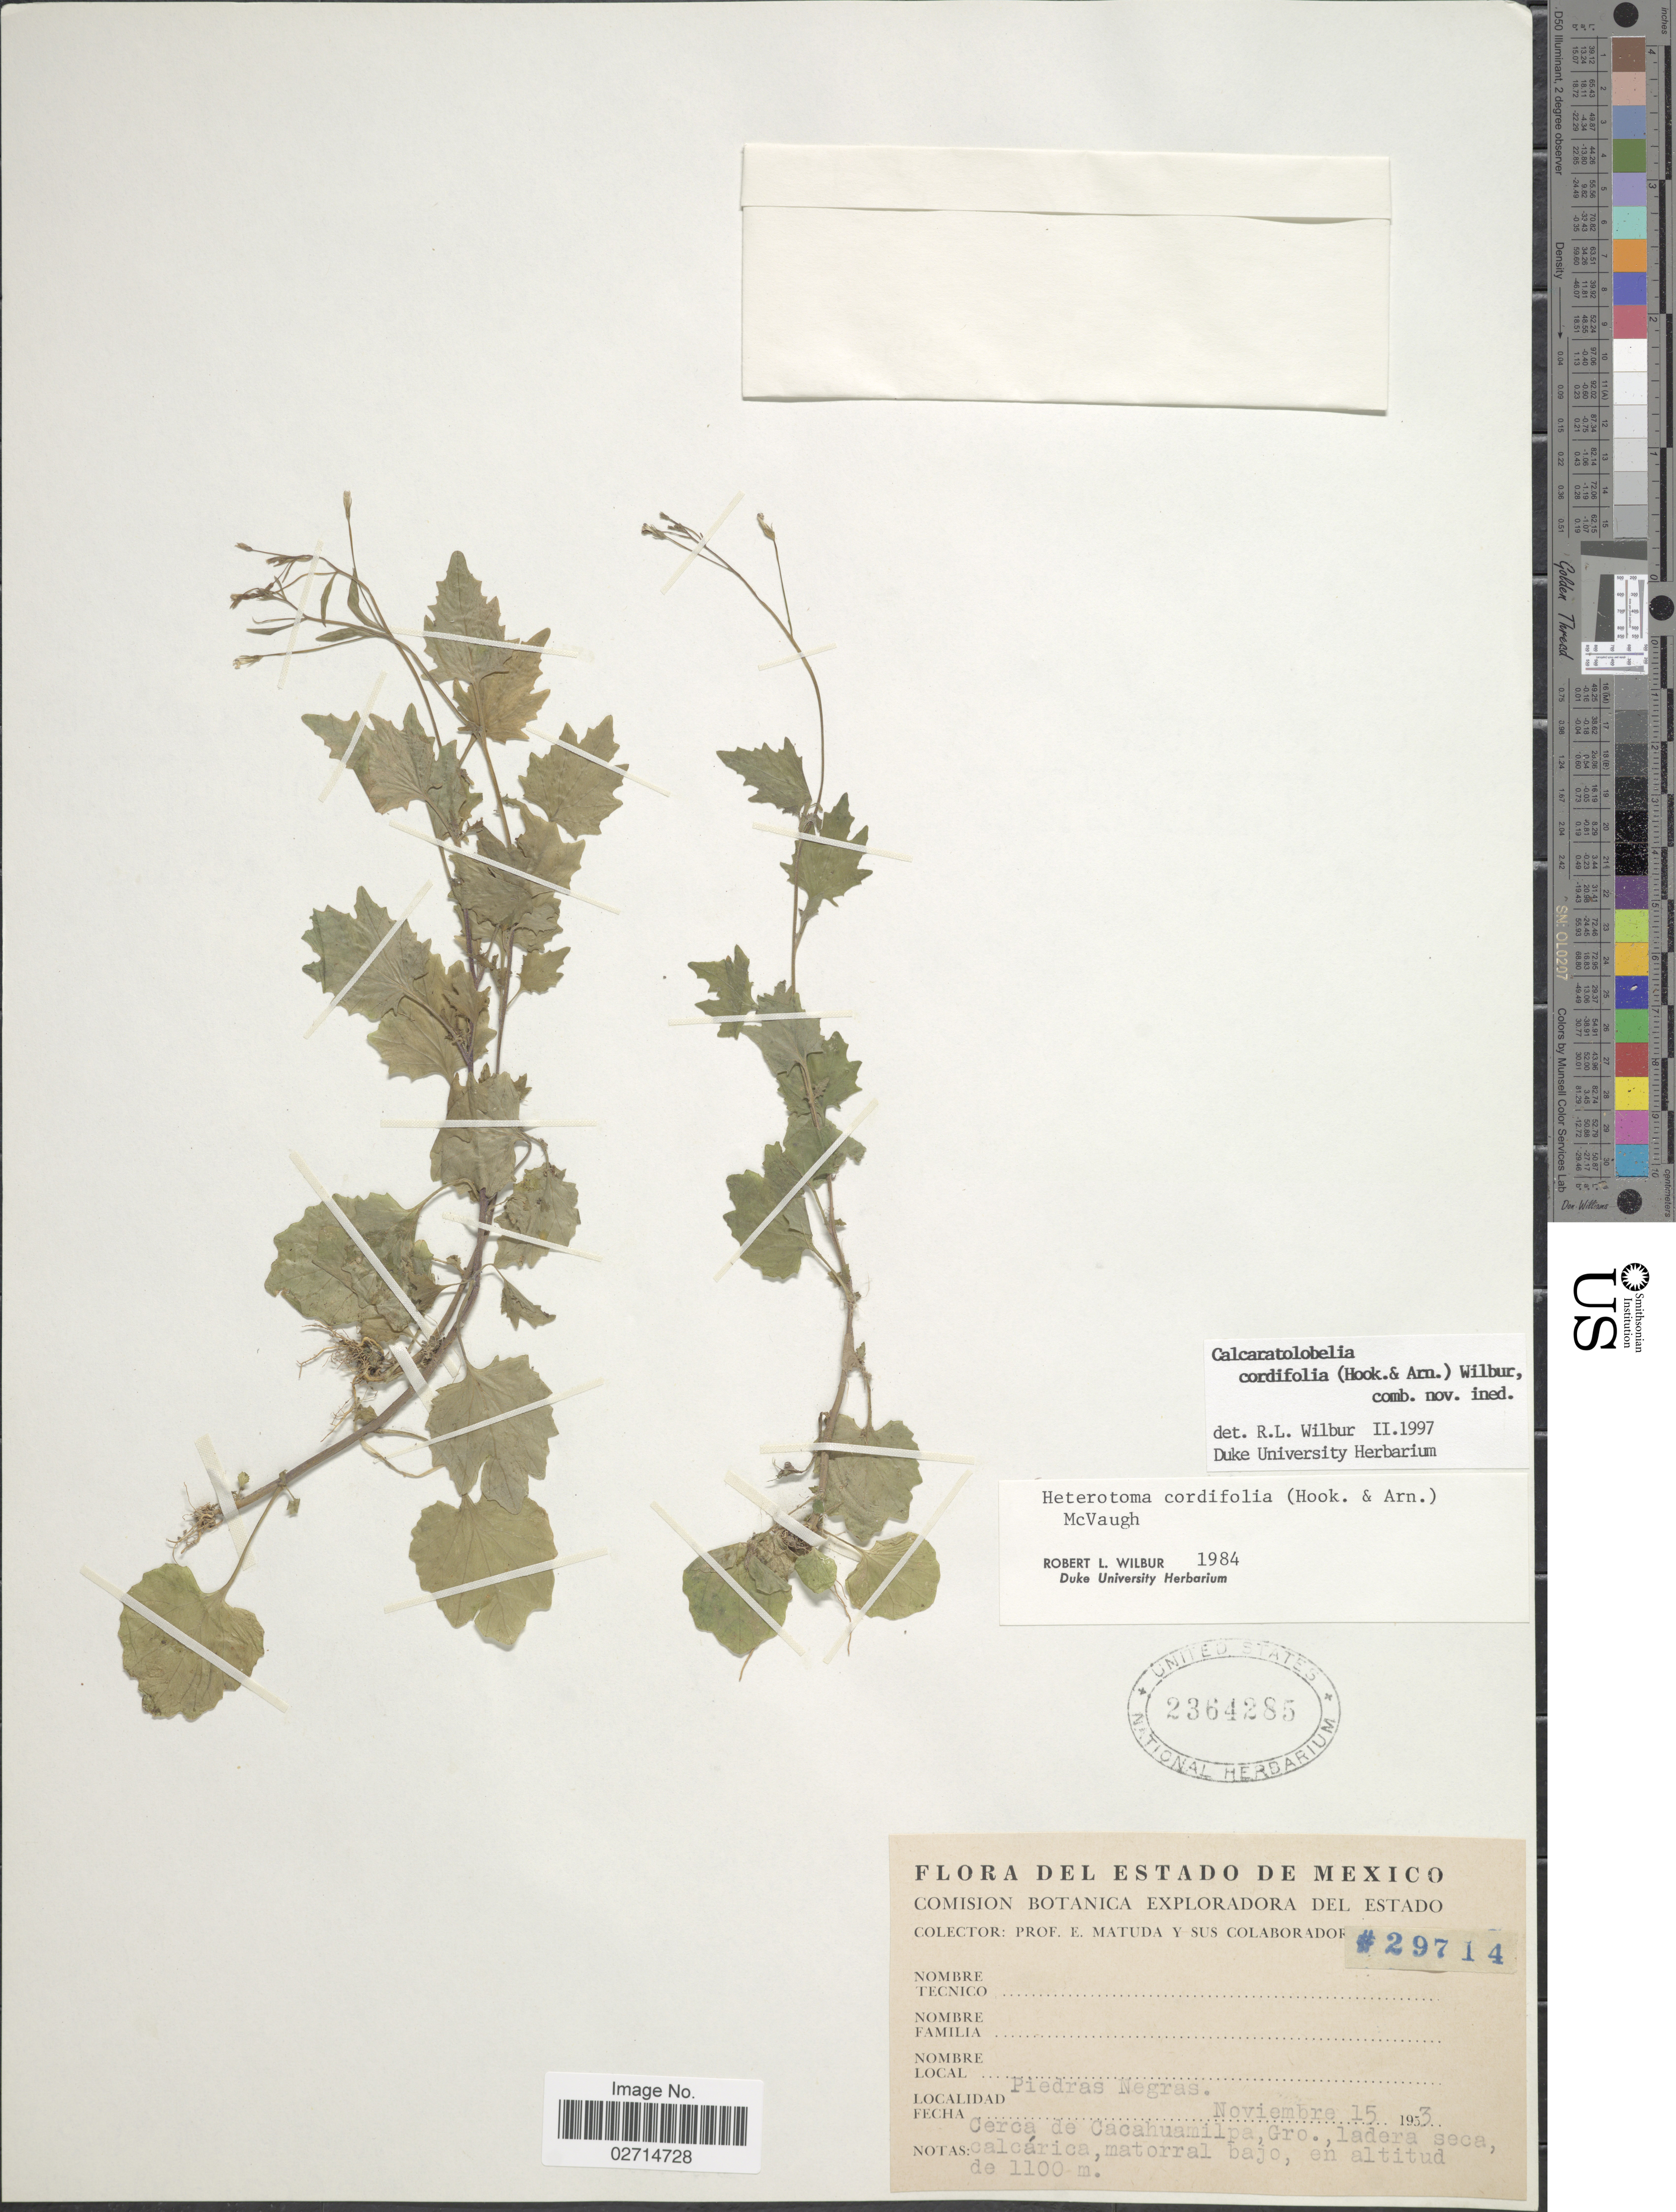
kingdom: Plantae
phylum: Tracheophyta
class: Magnoliopsida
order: Asterales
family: Campanulaceae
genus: Lobelia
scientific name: Lobelia cordifolia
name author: Hook. & Arn.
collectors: E. Matuda & et al.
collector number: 29714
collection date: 1953-11-15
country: Mexico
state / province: Guerrero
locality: Piedras Negras. Cerca de Cacahuamilpa, Gro. ladera seca, calcarica, matorral bajo.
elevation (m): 1100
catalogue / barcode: US 2364285